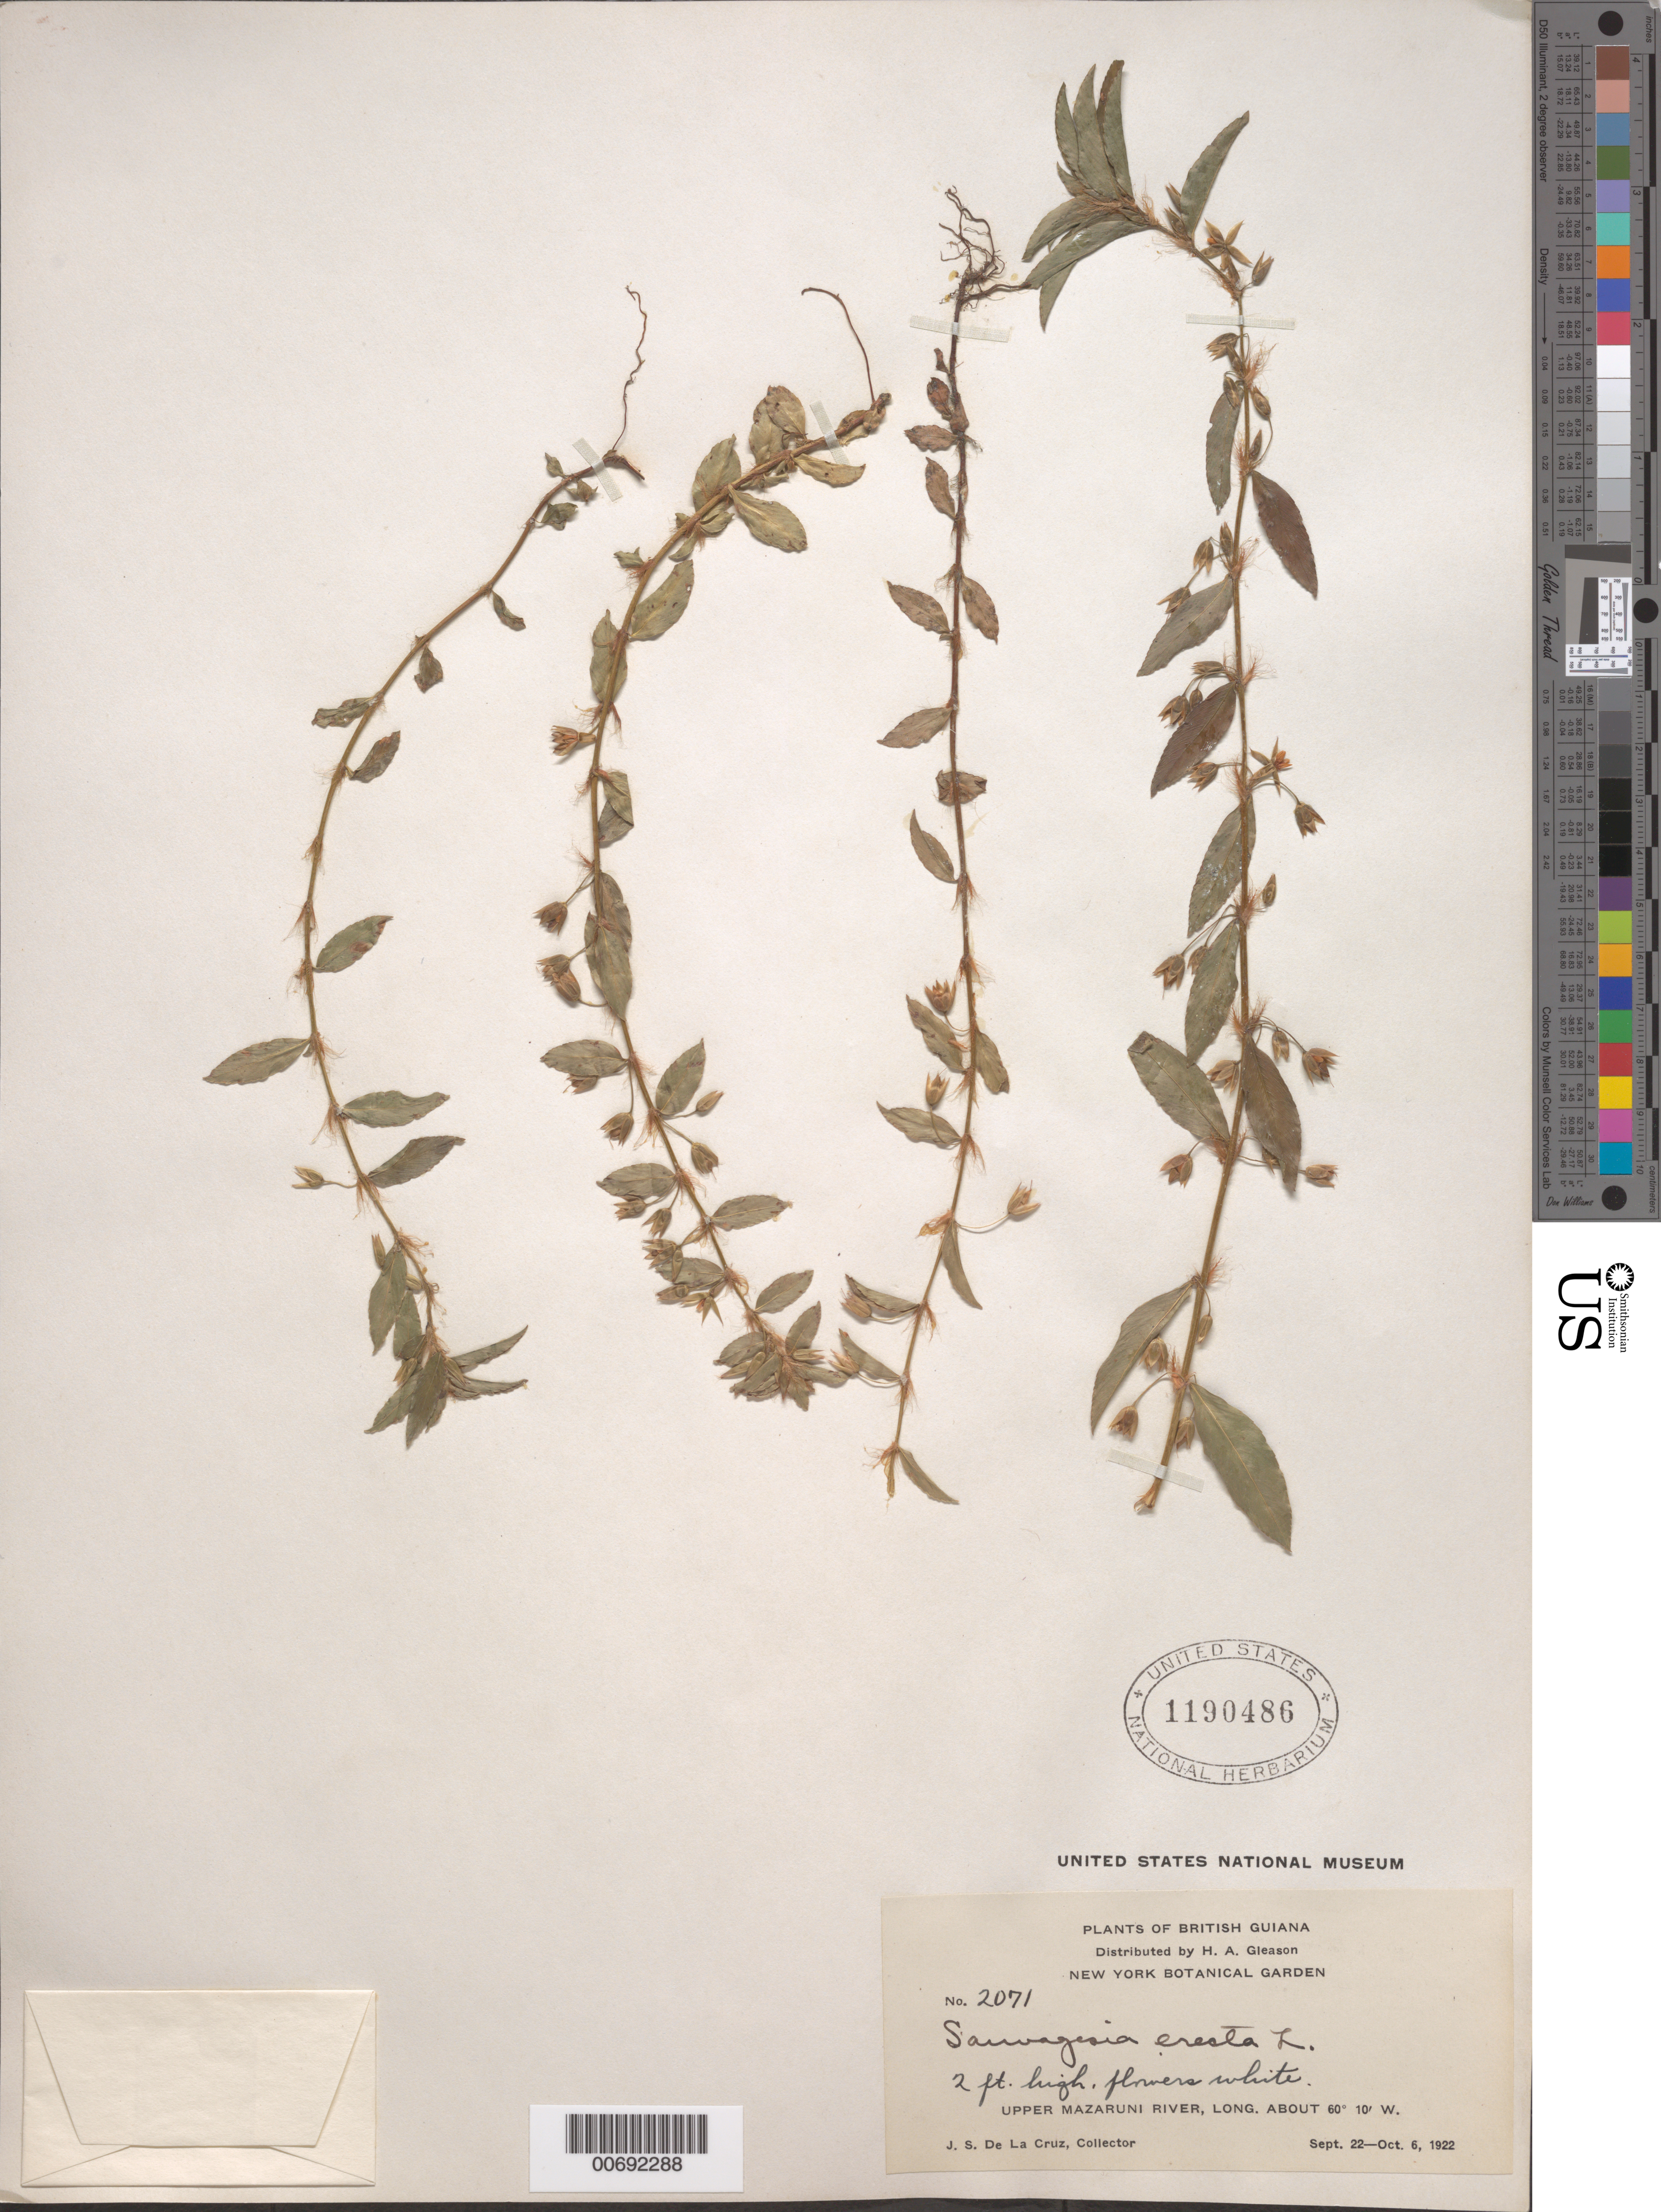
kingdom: Plantae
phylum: Tracheophyta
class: Magnoliopsida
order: Malpighiales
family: Ochnaceae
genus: Sauvagesia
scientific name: Sauvagesia erecta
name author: L.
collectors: J. S. de la Cruz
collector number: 2071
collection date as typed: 22-Sep-22 to 6-Oct-22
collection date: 1922-09-22/1922-10-06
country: Guyana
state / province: Cuyuni-Mazaruni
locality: Upper Mazaruni R.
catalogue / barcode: US 1190486